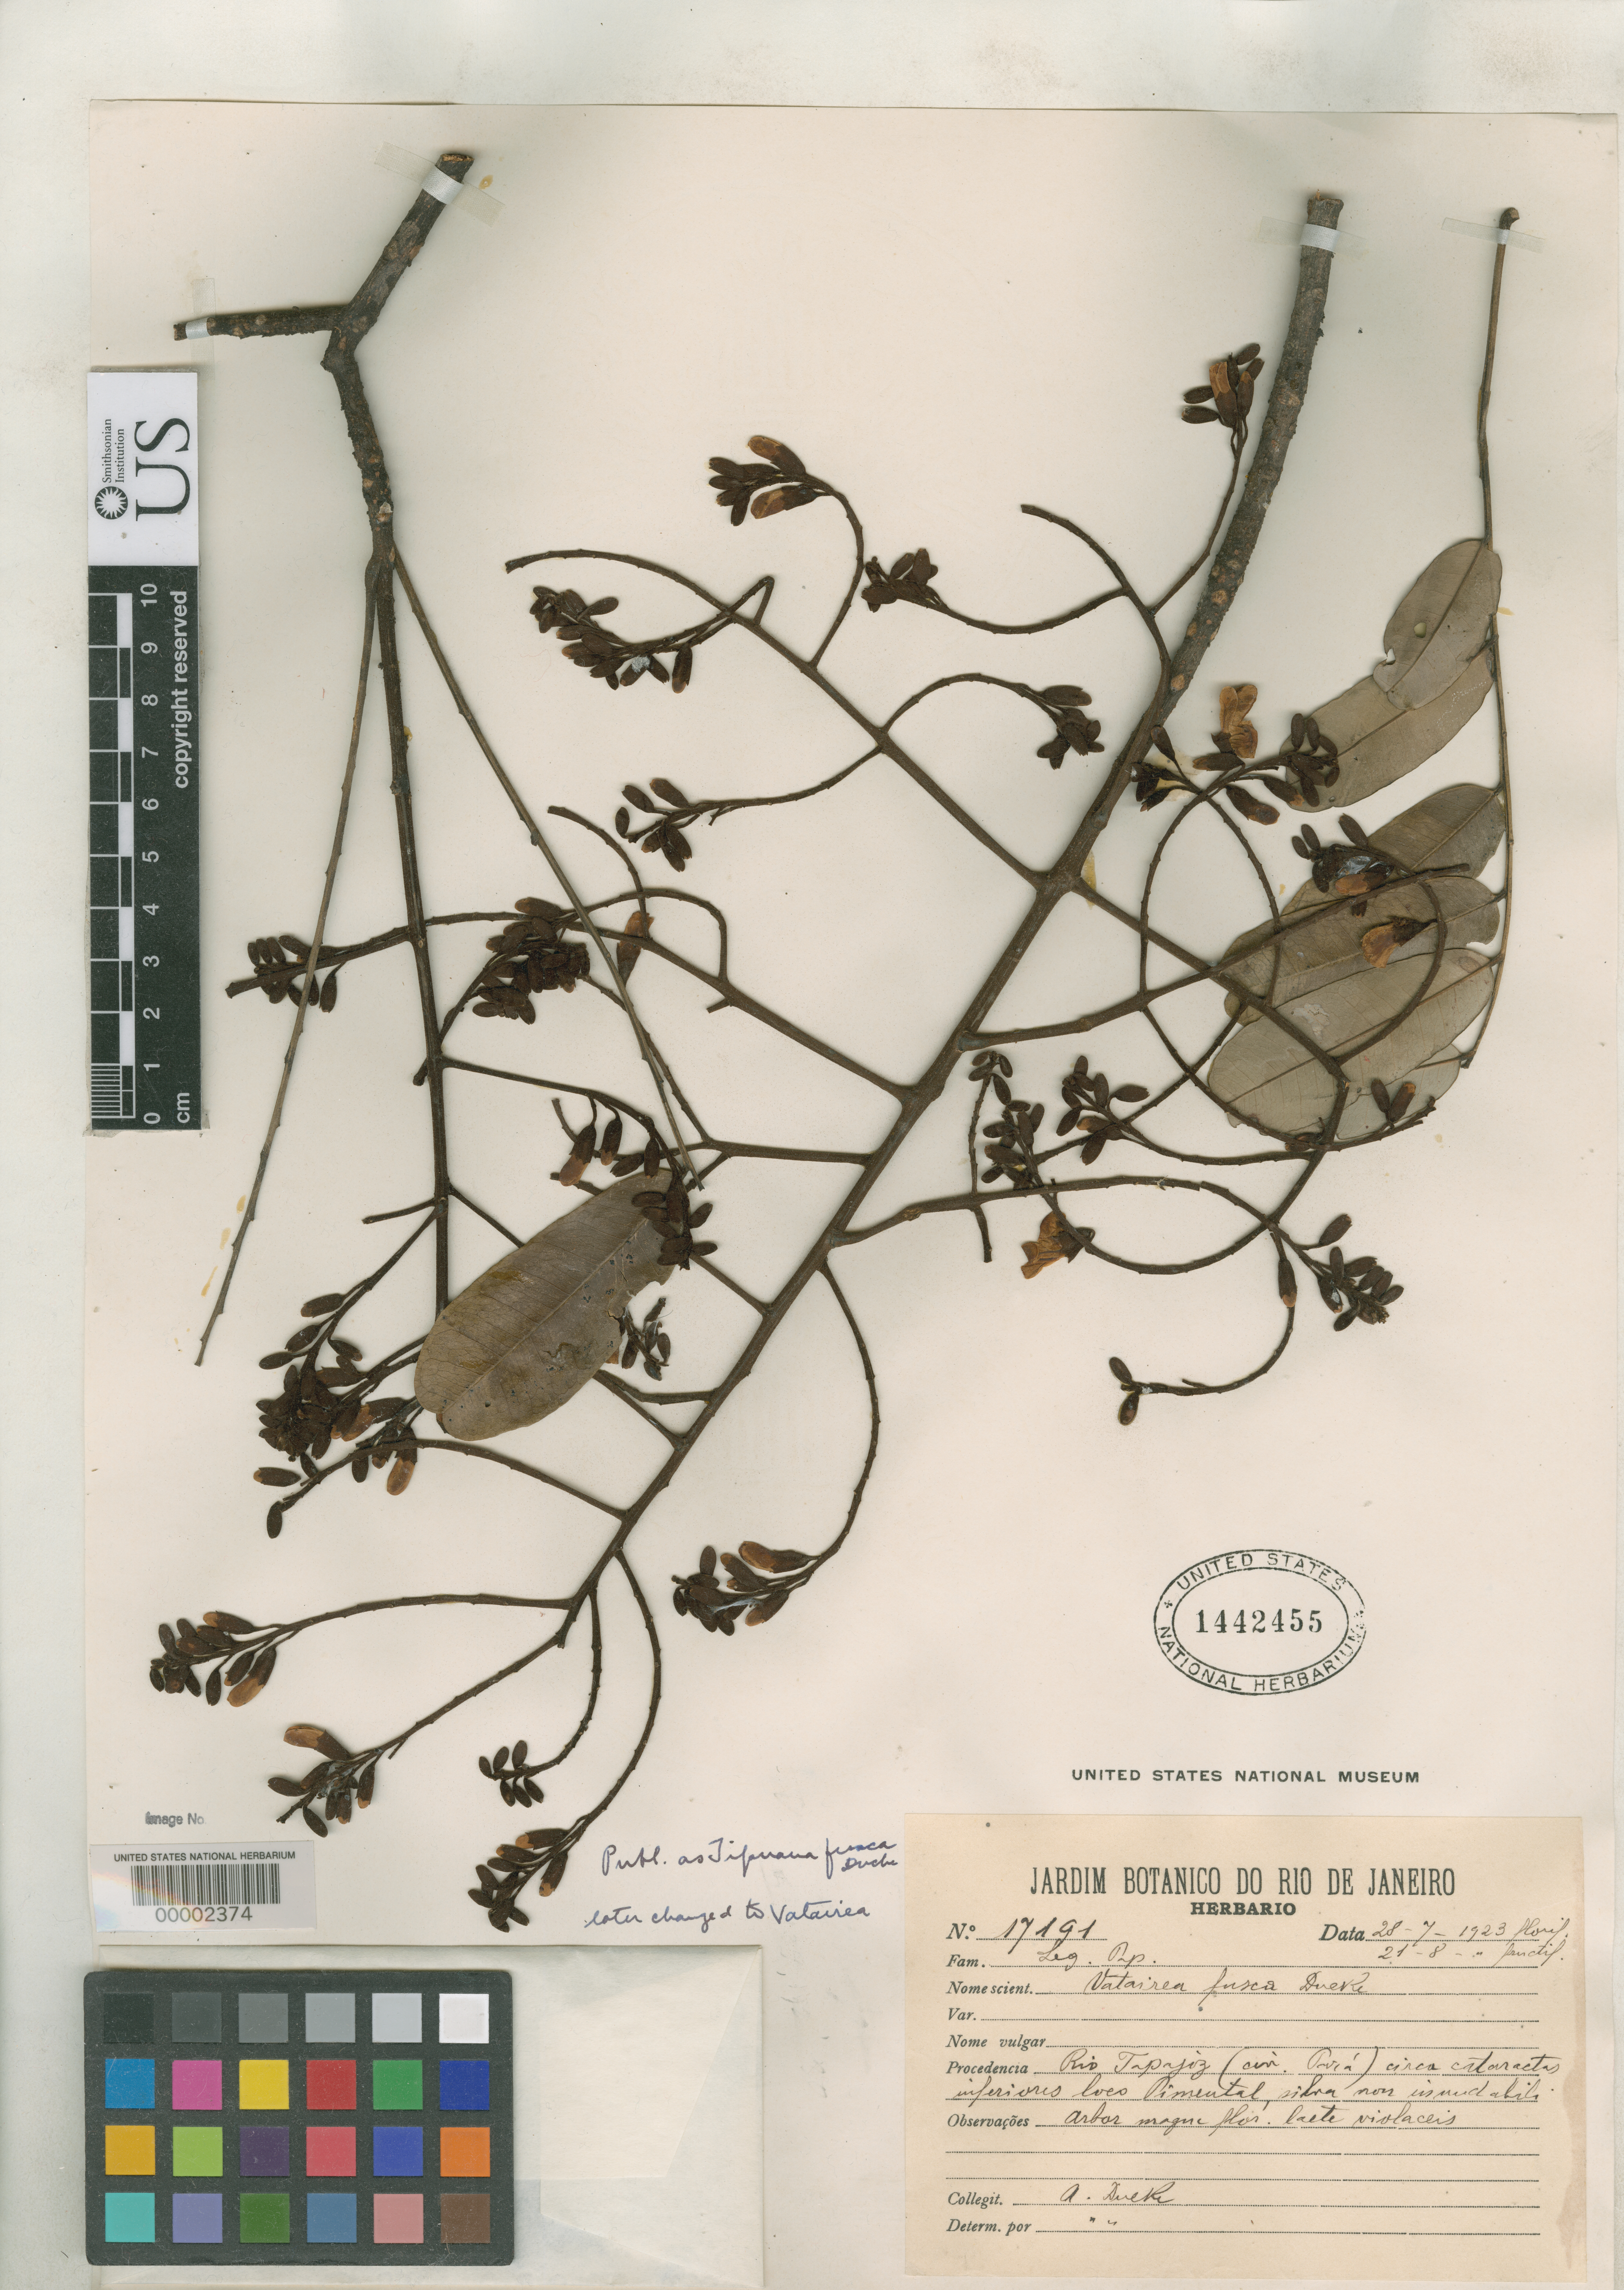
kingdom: Plantae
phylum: Tracheophyta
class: Magnoliopsida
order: Fabales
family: Fabaceae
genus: Tipuana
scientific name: Tipuana fusca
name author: Ducke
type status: Isolectotype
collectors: A. Ducke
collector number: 17191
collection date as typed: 28 Jul 1923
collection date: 1923-07-28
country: Brazil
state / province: Pará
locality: Río Tapajoz (civ. Pará), circa cataractas inferiores loco Pimental, silva non inundabili.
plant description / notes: Herb. Jard. Bot. Rio de Janeiro 17191. Label bears collection date "28-7-1923 florif. 21-8-1923 fructif." apparently corresponding to syntypes cited in protologue; US specimen bears flowering material only, corresponding to lectotype collection.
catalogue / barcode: US 1442455